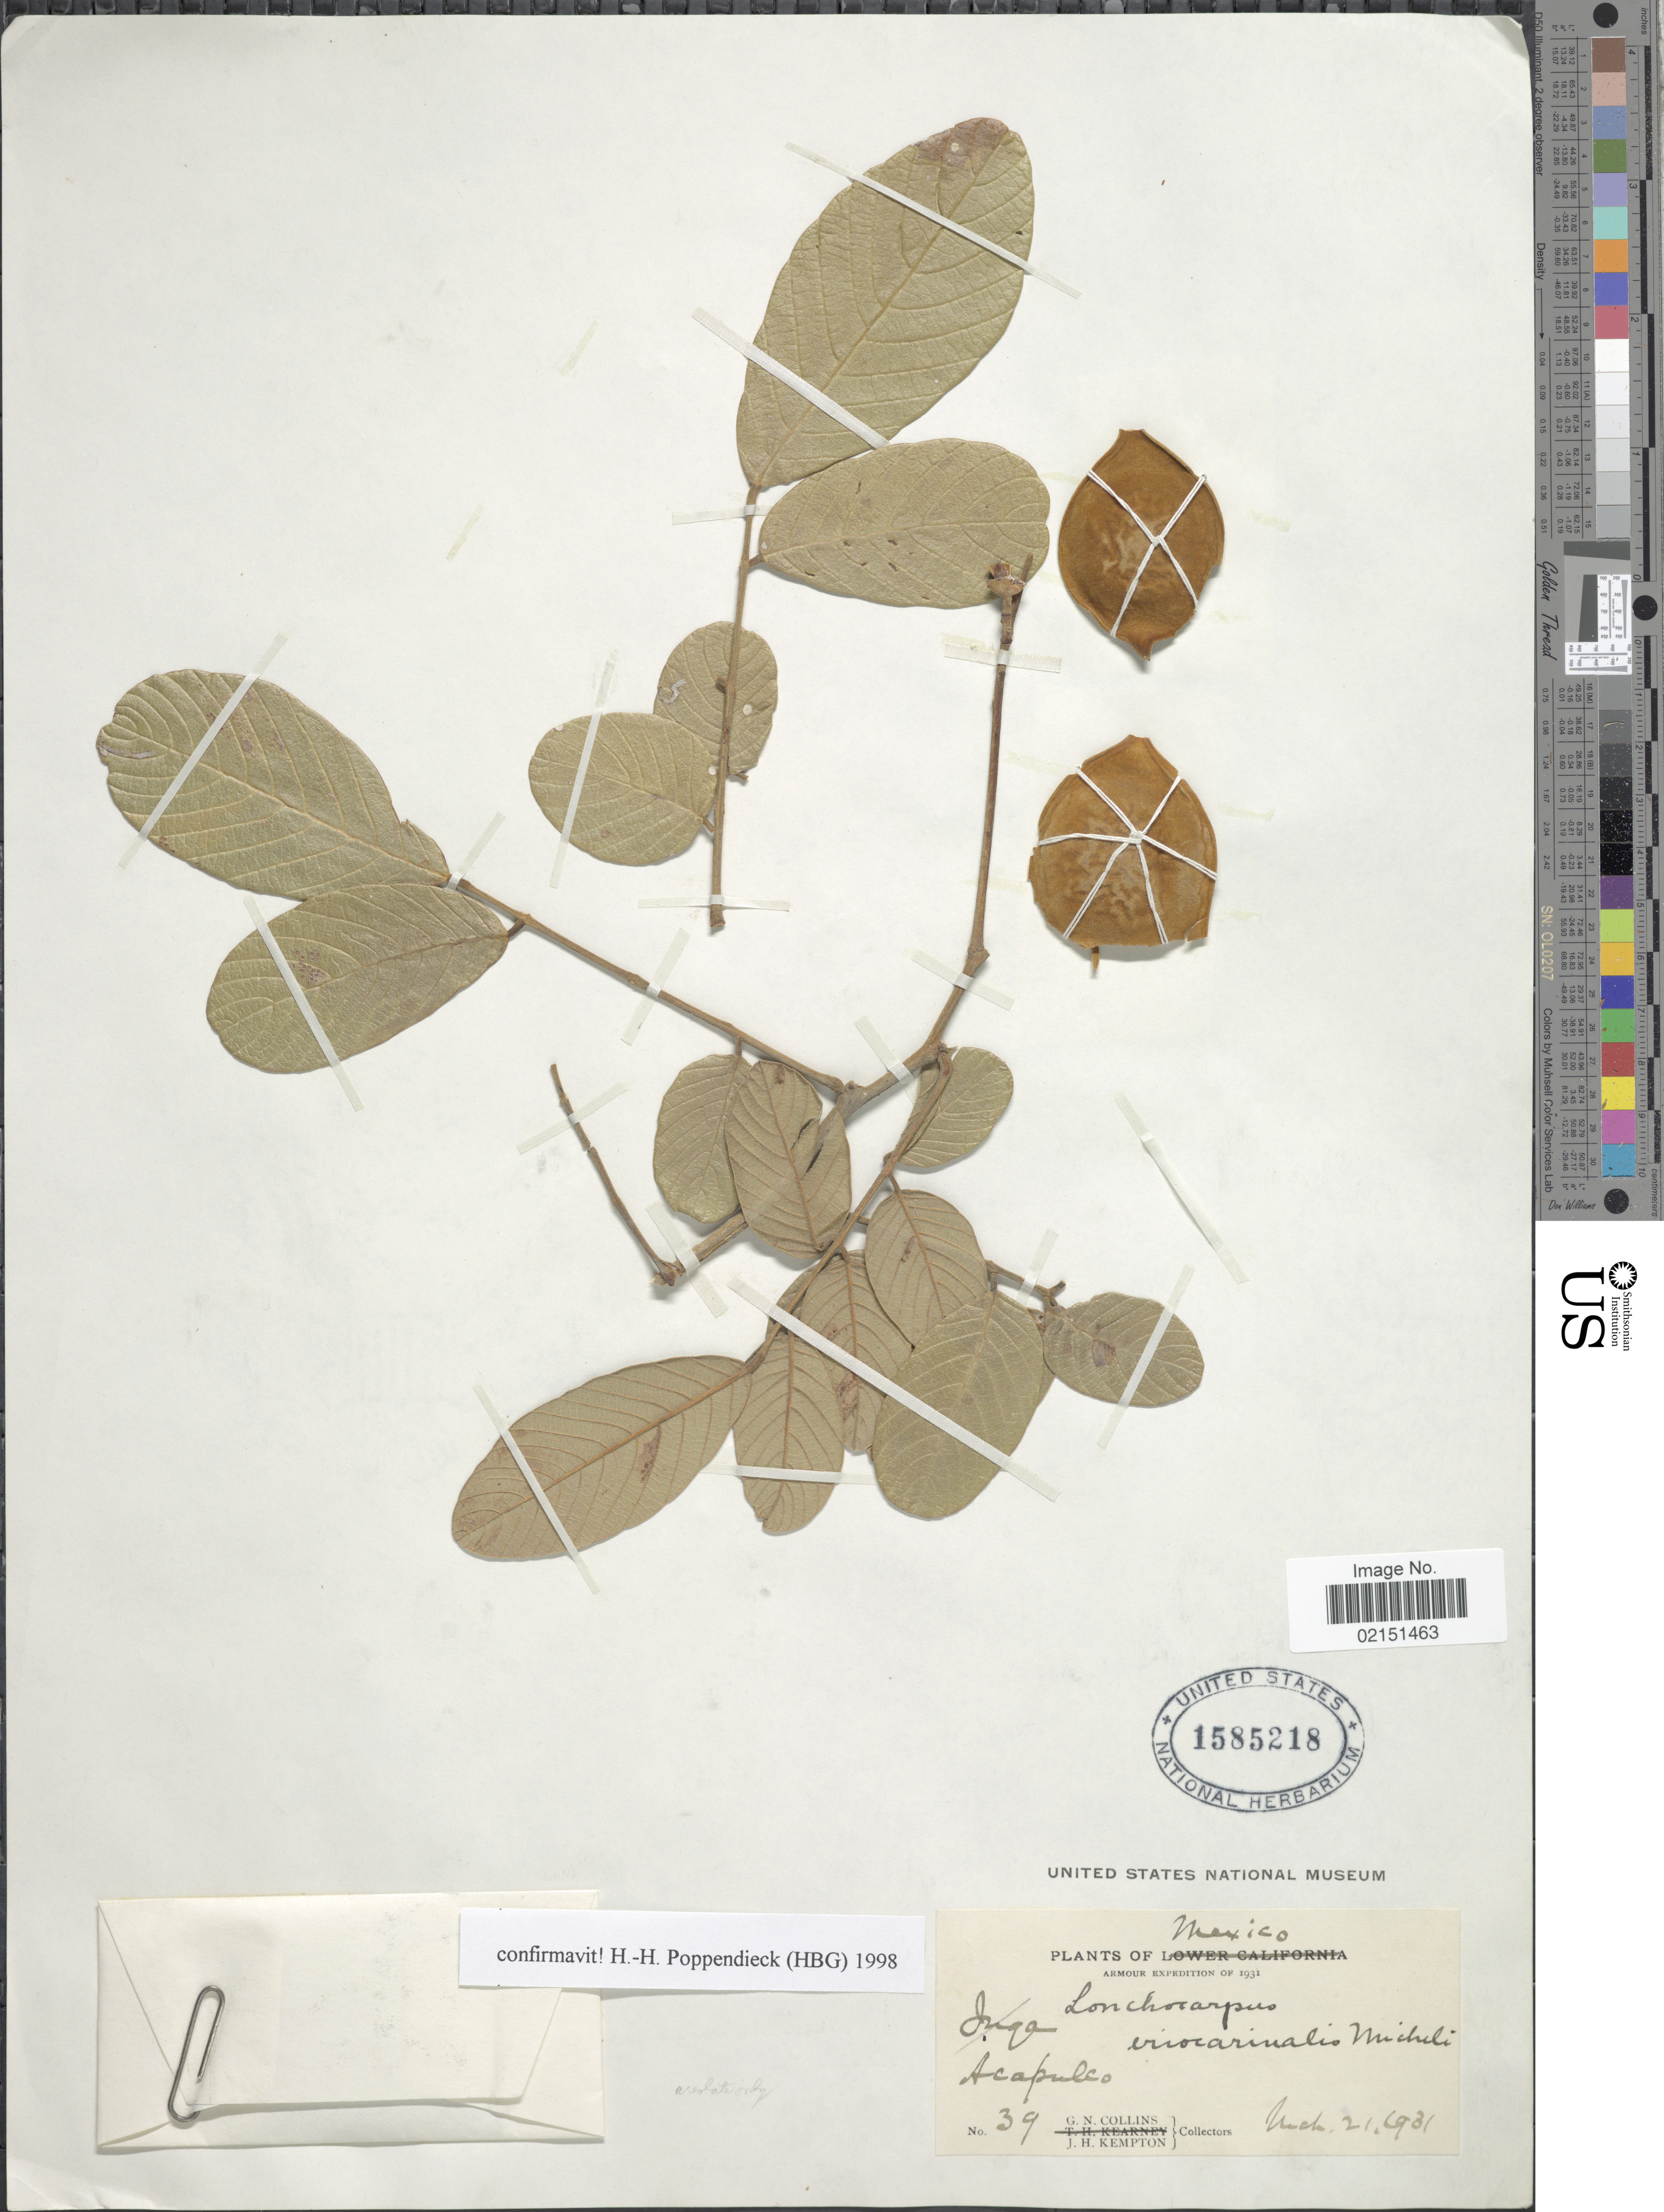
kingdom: Plantae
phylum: Tracheophyta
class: Magnoliopsida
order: Fabales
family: Fabaceae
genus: Lonchocarpus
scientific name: Lonchocarpus eriocarinalis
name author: Micheli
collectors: G. Collins & J. H. Kempton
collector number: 39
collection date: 1931-03-21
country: Mexico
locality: Armour. Acapulco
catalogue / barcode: US 1585218